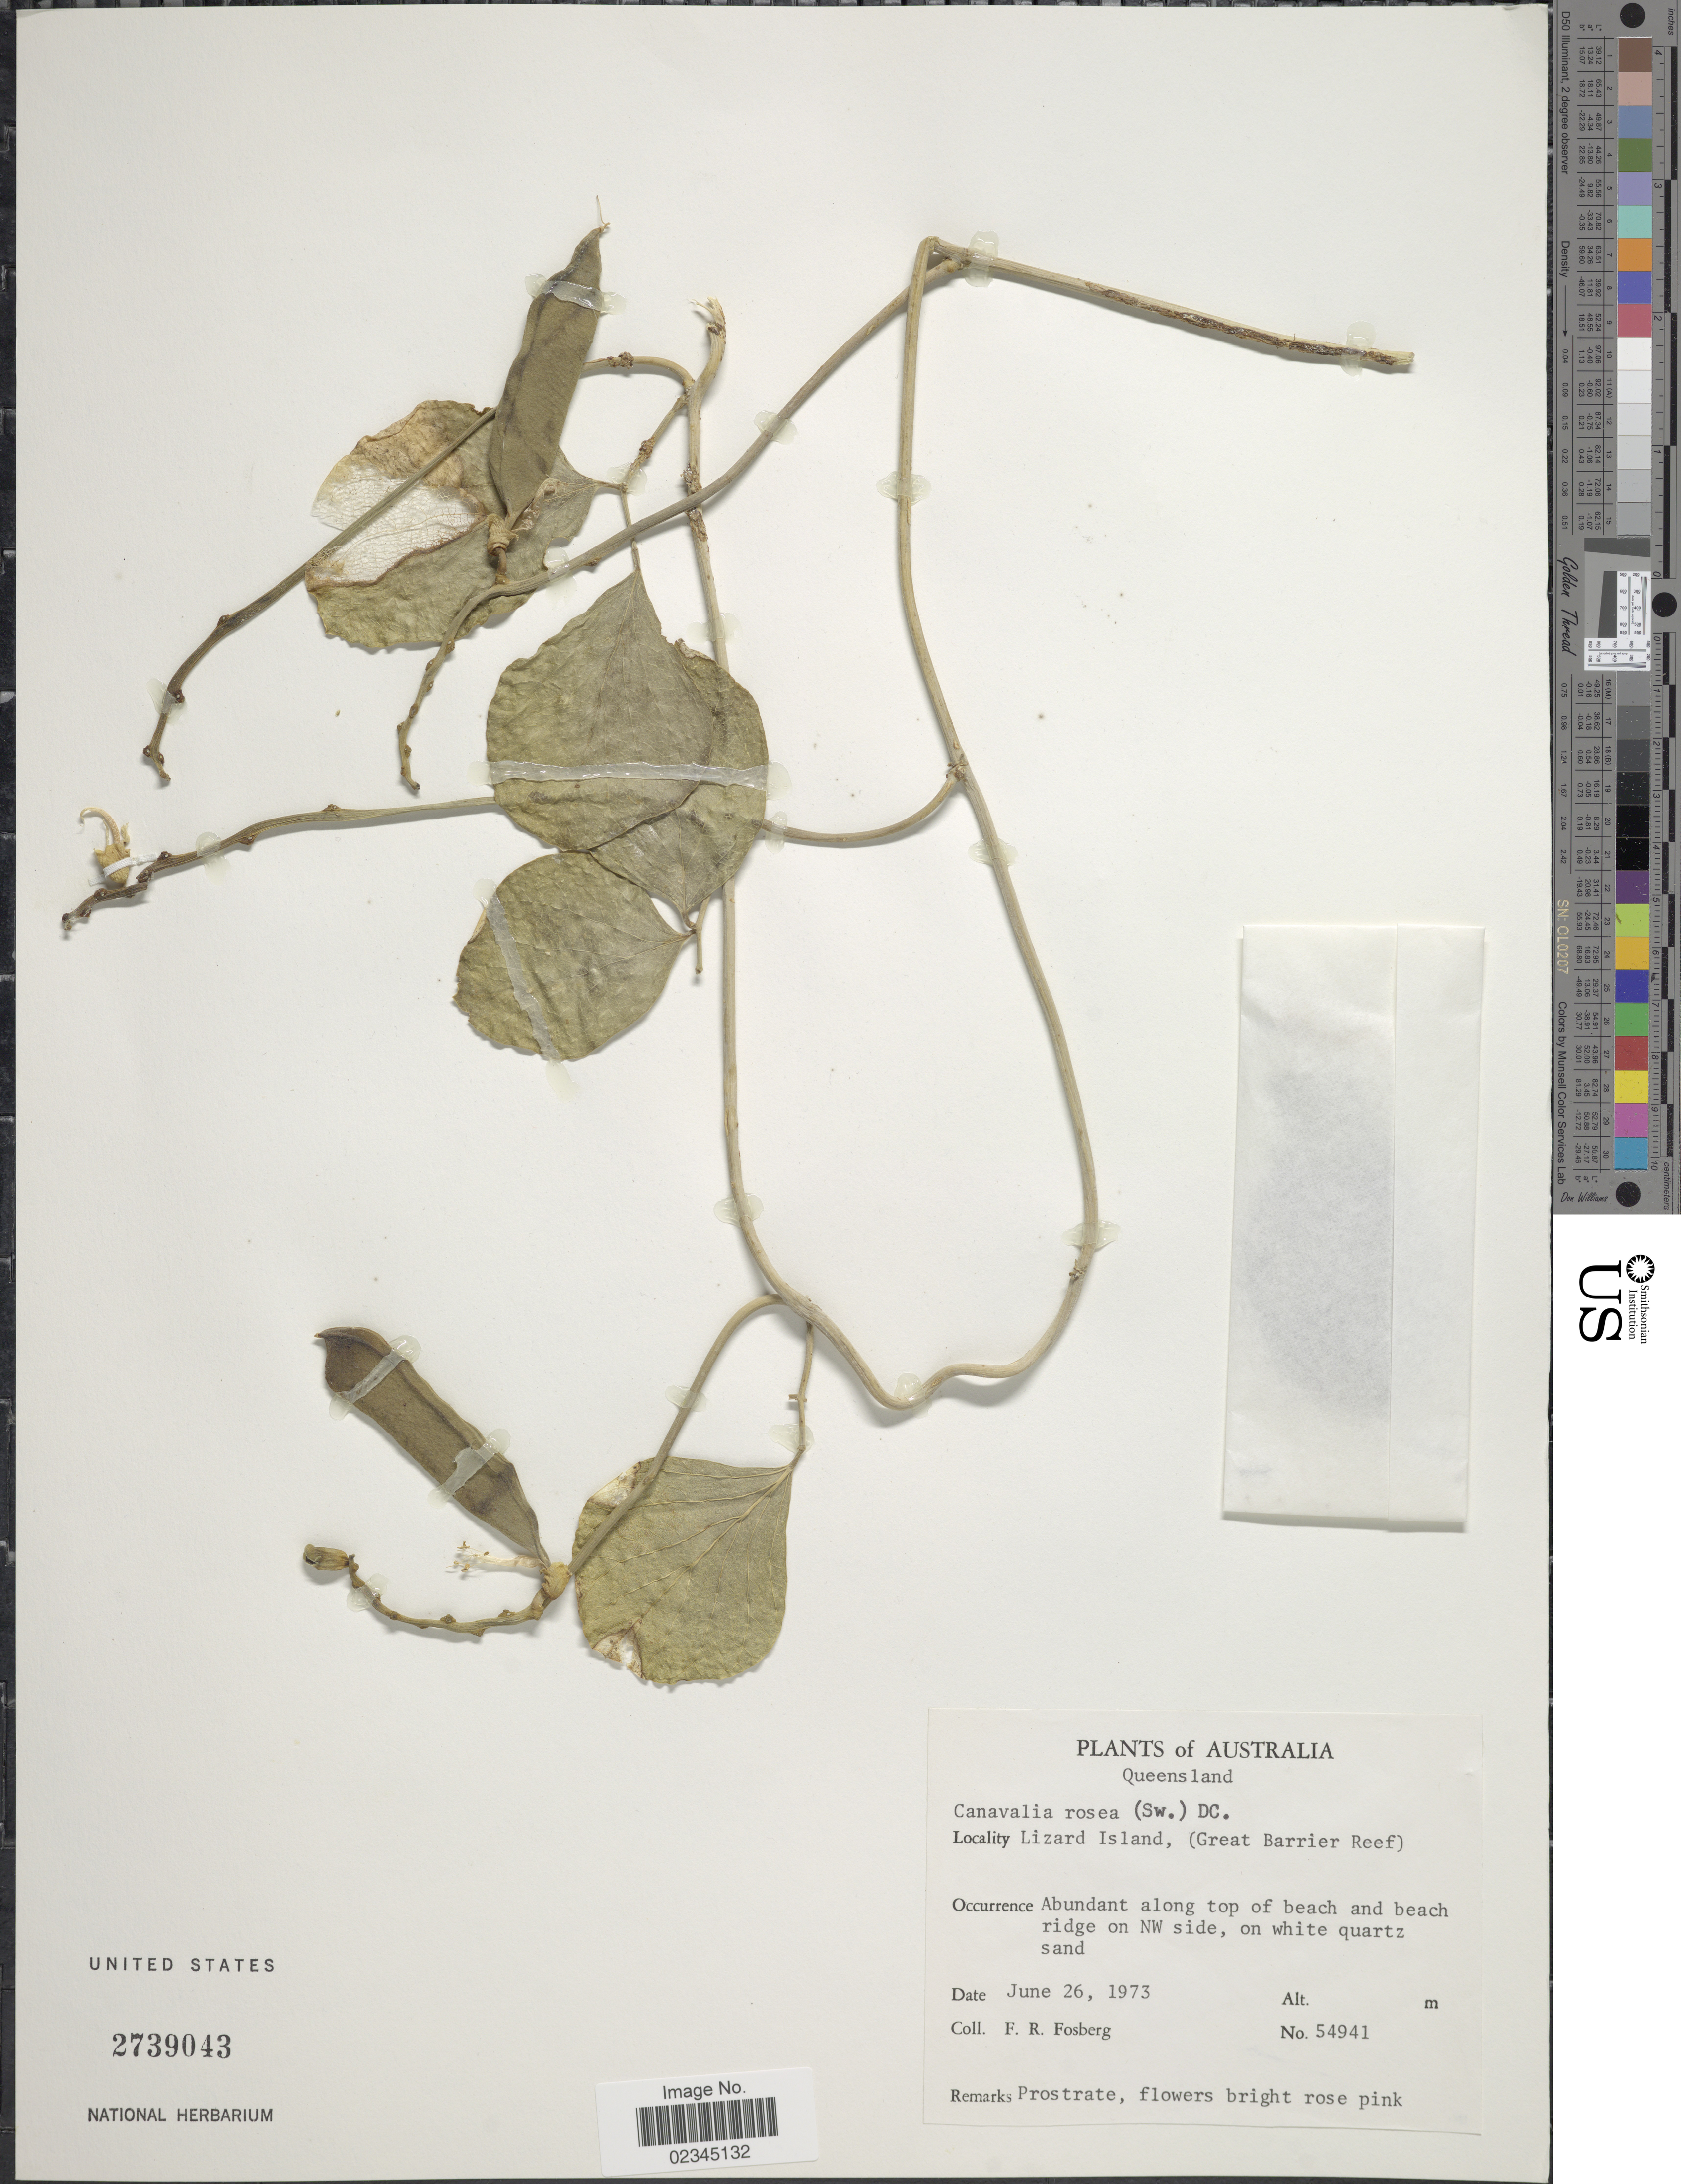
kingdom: Plantae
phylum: Tracheophyta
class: Magnoliopsida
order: Fabales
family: Fabaceae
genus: Canavalia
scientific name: Canavalia rosea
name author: (Sw.) DC.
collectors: F. R. Fosberg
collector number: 54941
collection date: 1973-06-26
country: Australia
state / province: Queensland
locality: Australia, Queensland. Lizard Island, (Great Barrier Reed).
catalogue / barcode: US 2739043